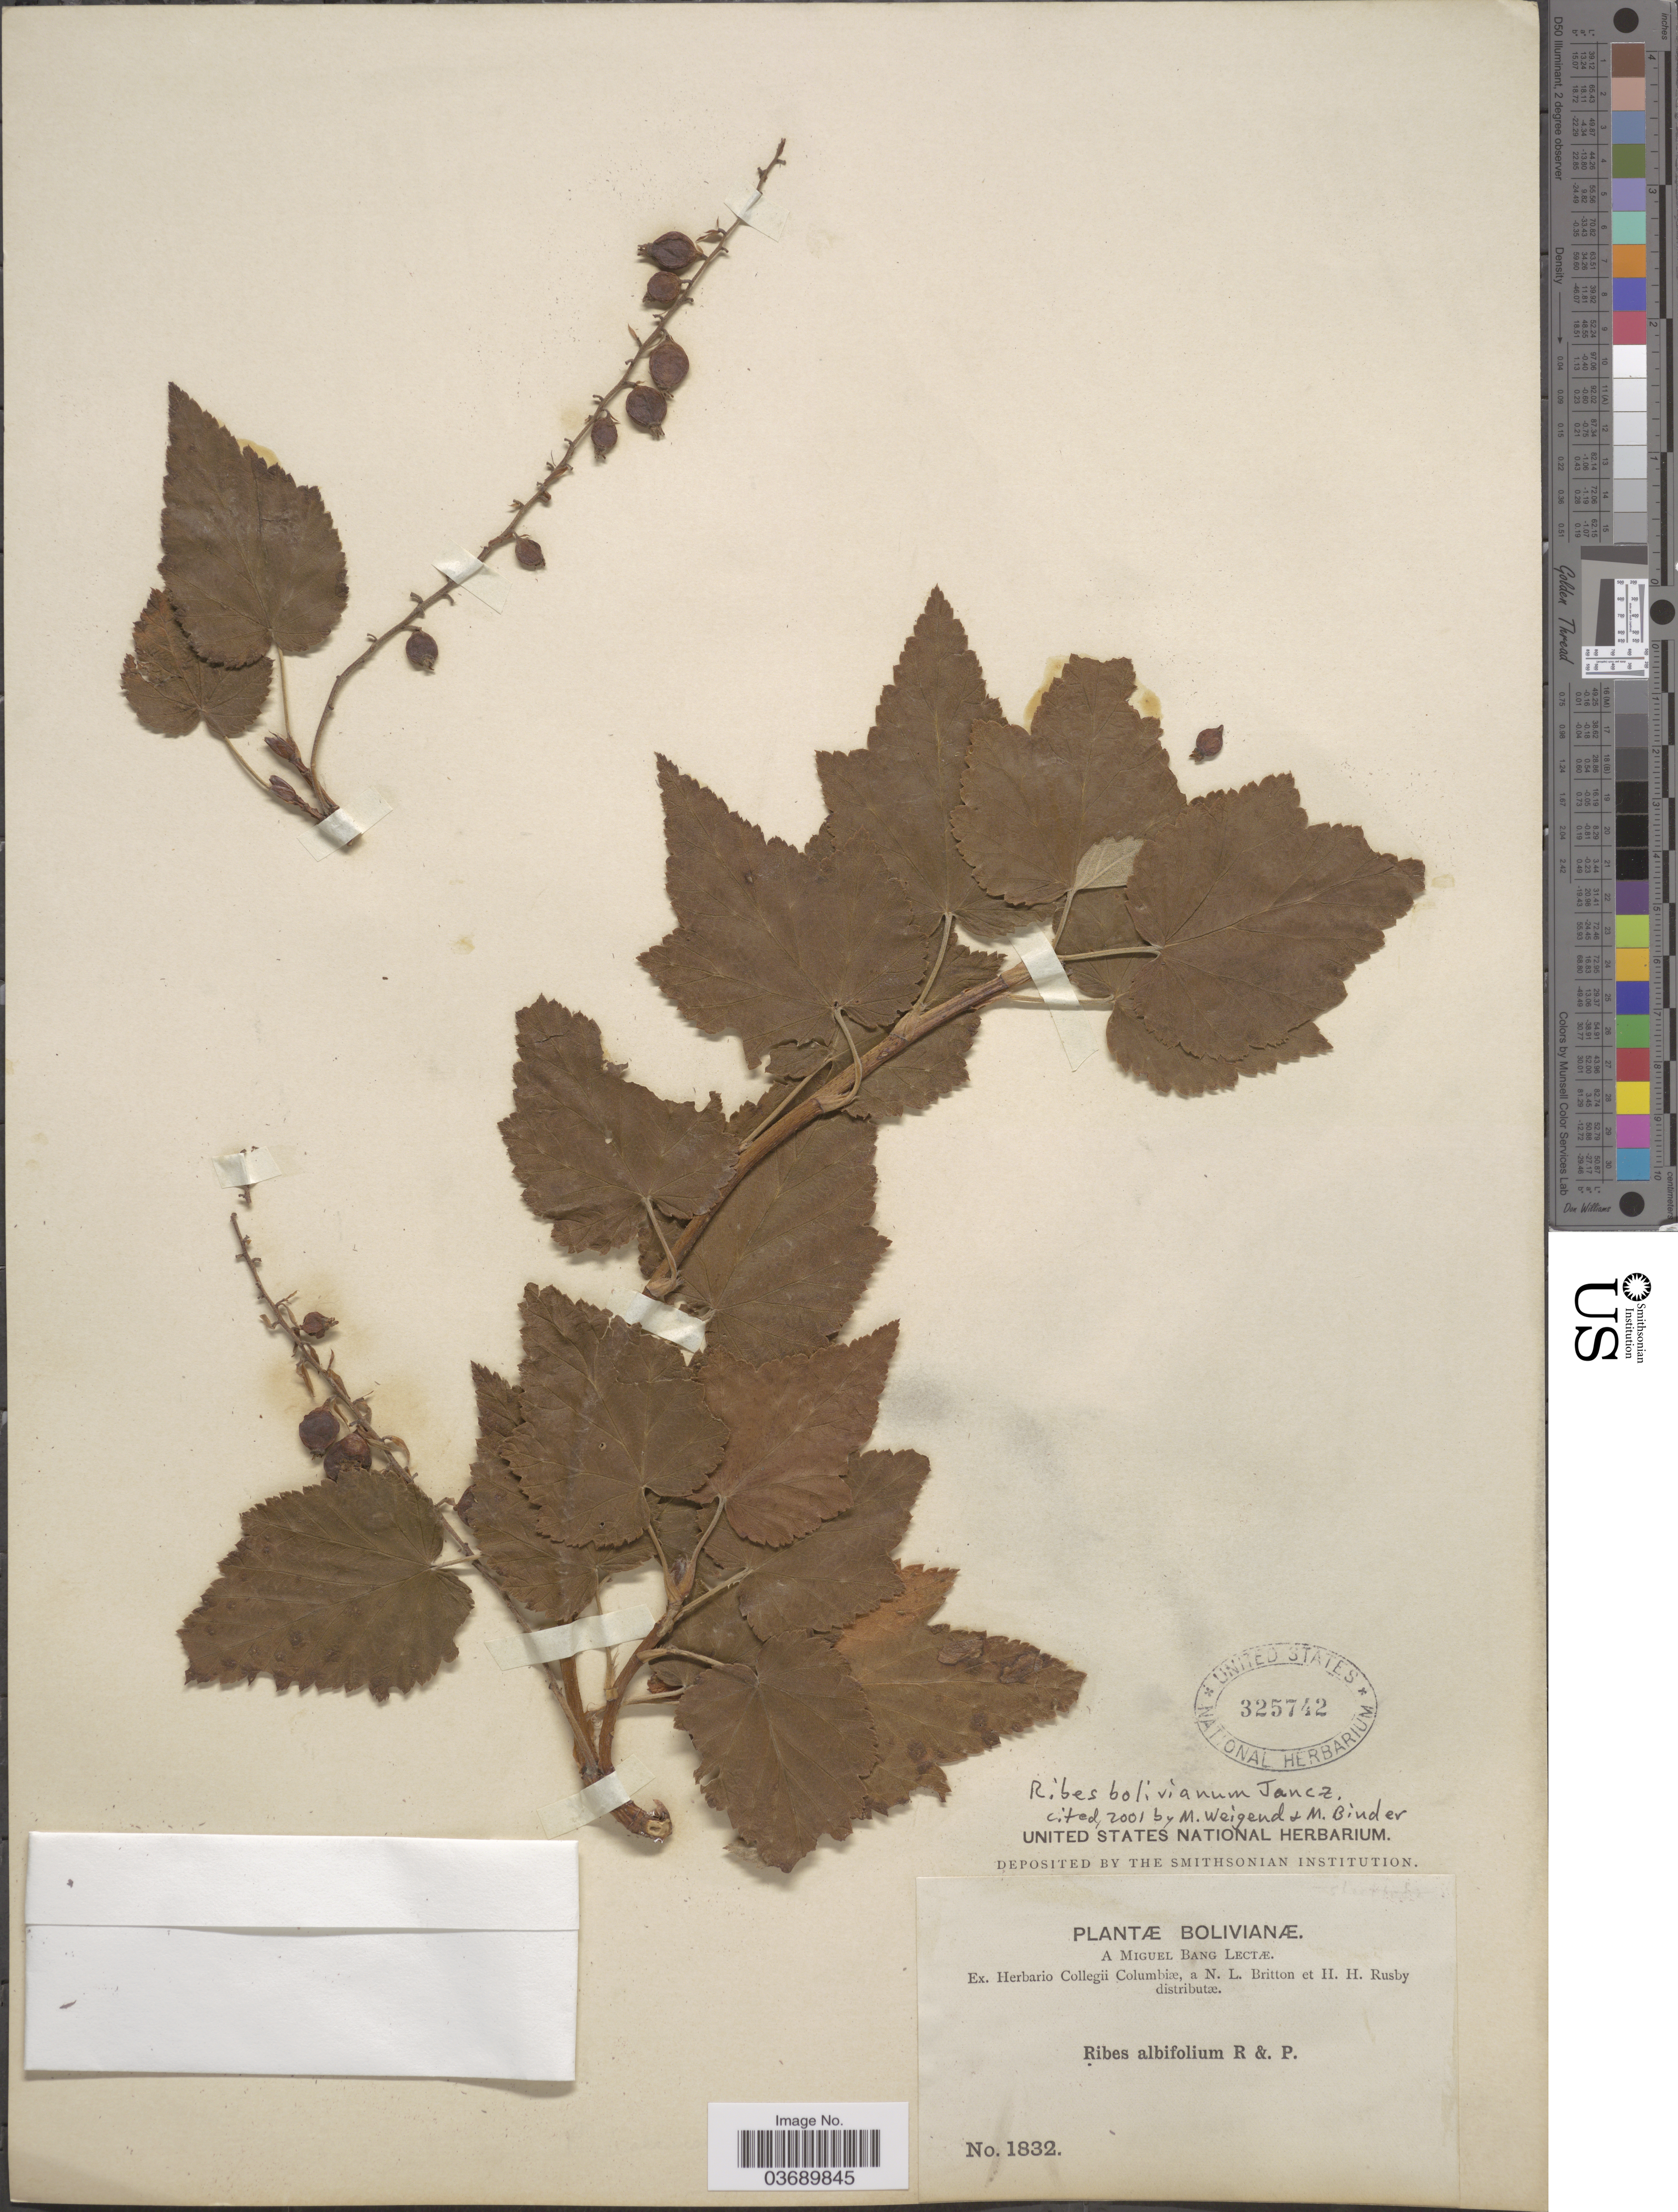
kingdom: Plantae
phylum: Tracheophyta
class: Magnoliopsida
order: Saxifragales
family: Grossulariaceae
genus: Ribes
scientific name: Ribes bolivianum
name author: Jancz.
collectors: M. Bang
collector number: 1832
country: Bolivia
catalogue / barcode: US 325742